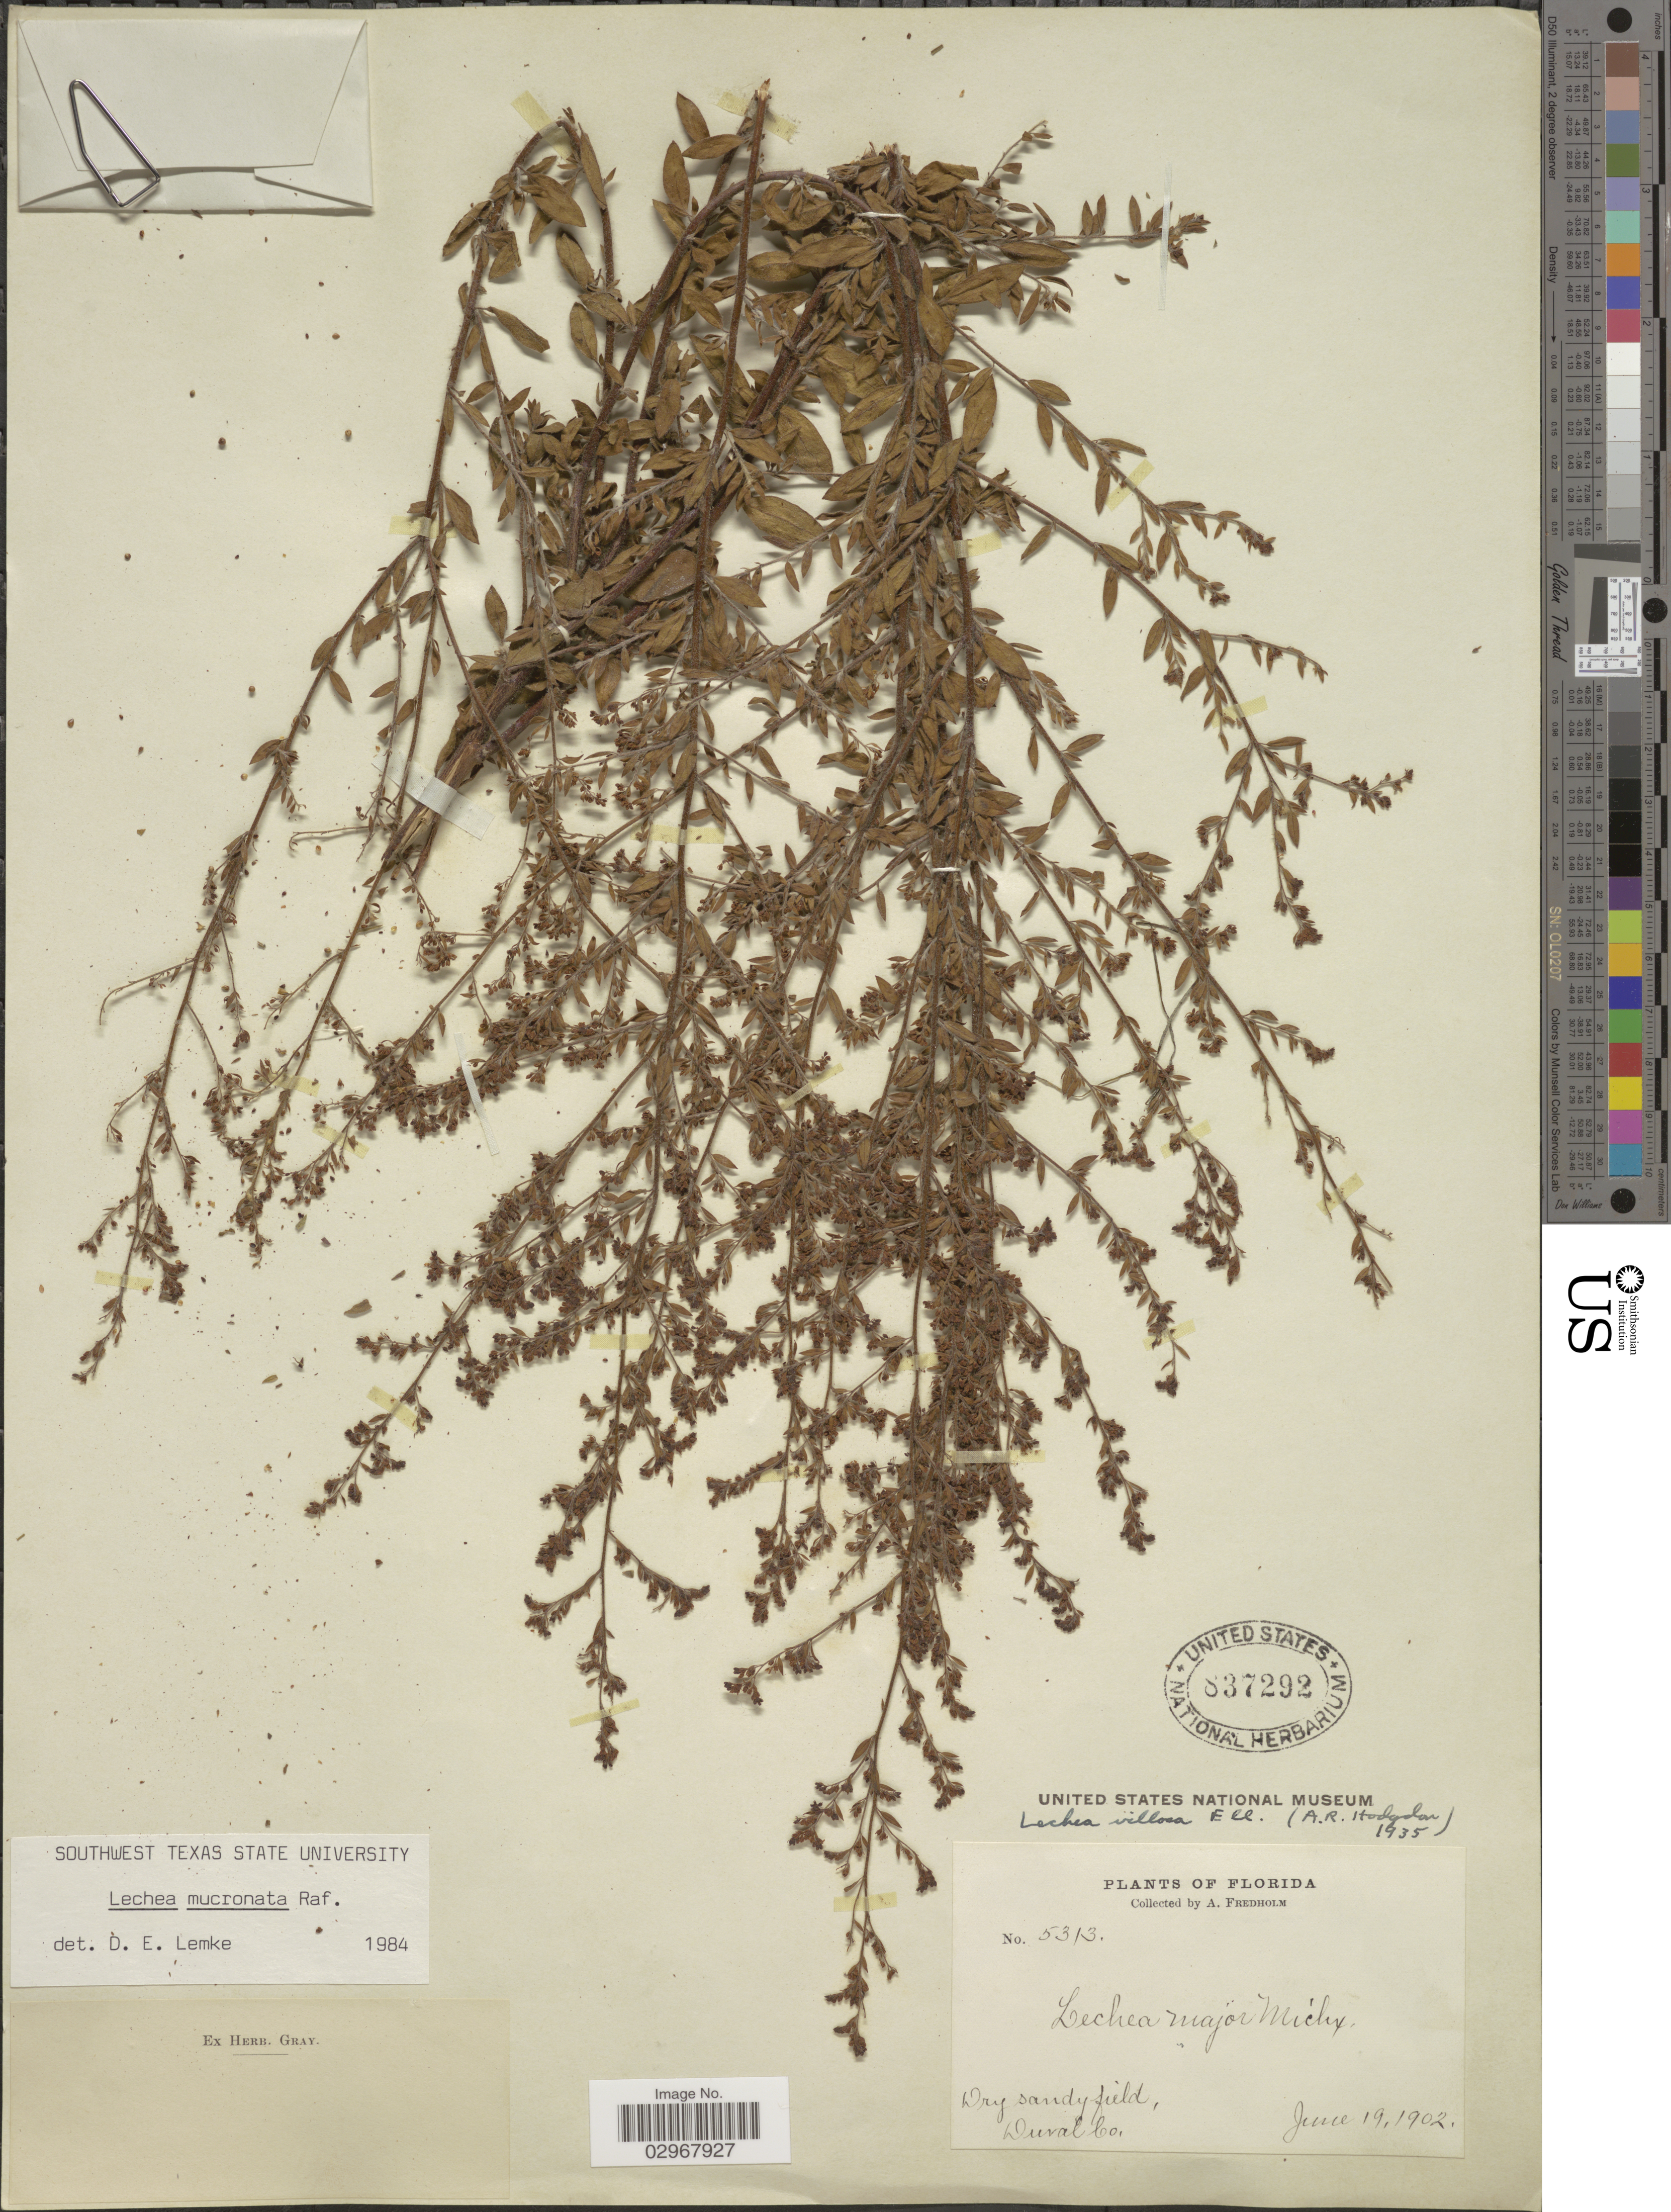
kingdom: Plantae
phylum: Tracheophyta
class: Magnoliopsida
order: Malvales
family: Cistaceae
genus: Lechea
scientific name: Lechea mucronata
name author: Raf.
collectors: A. Fredholm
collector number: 5313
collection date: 1902-06-19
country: United States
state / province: Florida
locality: Dry sandy field, Duval Co.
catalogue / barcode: US 837292